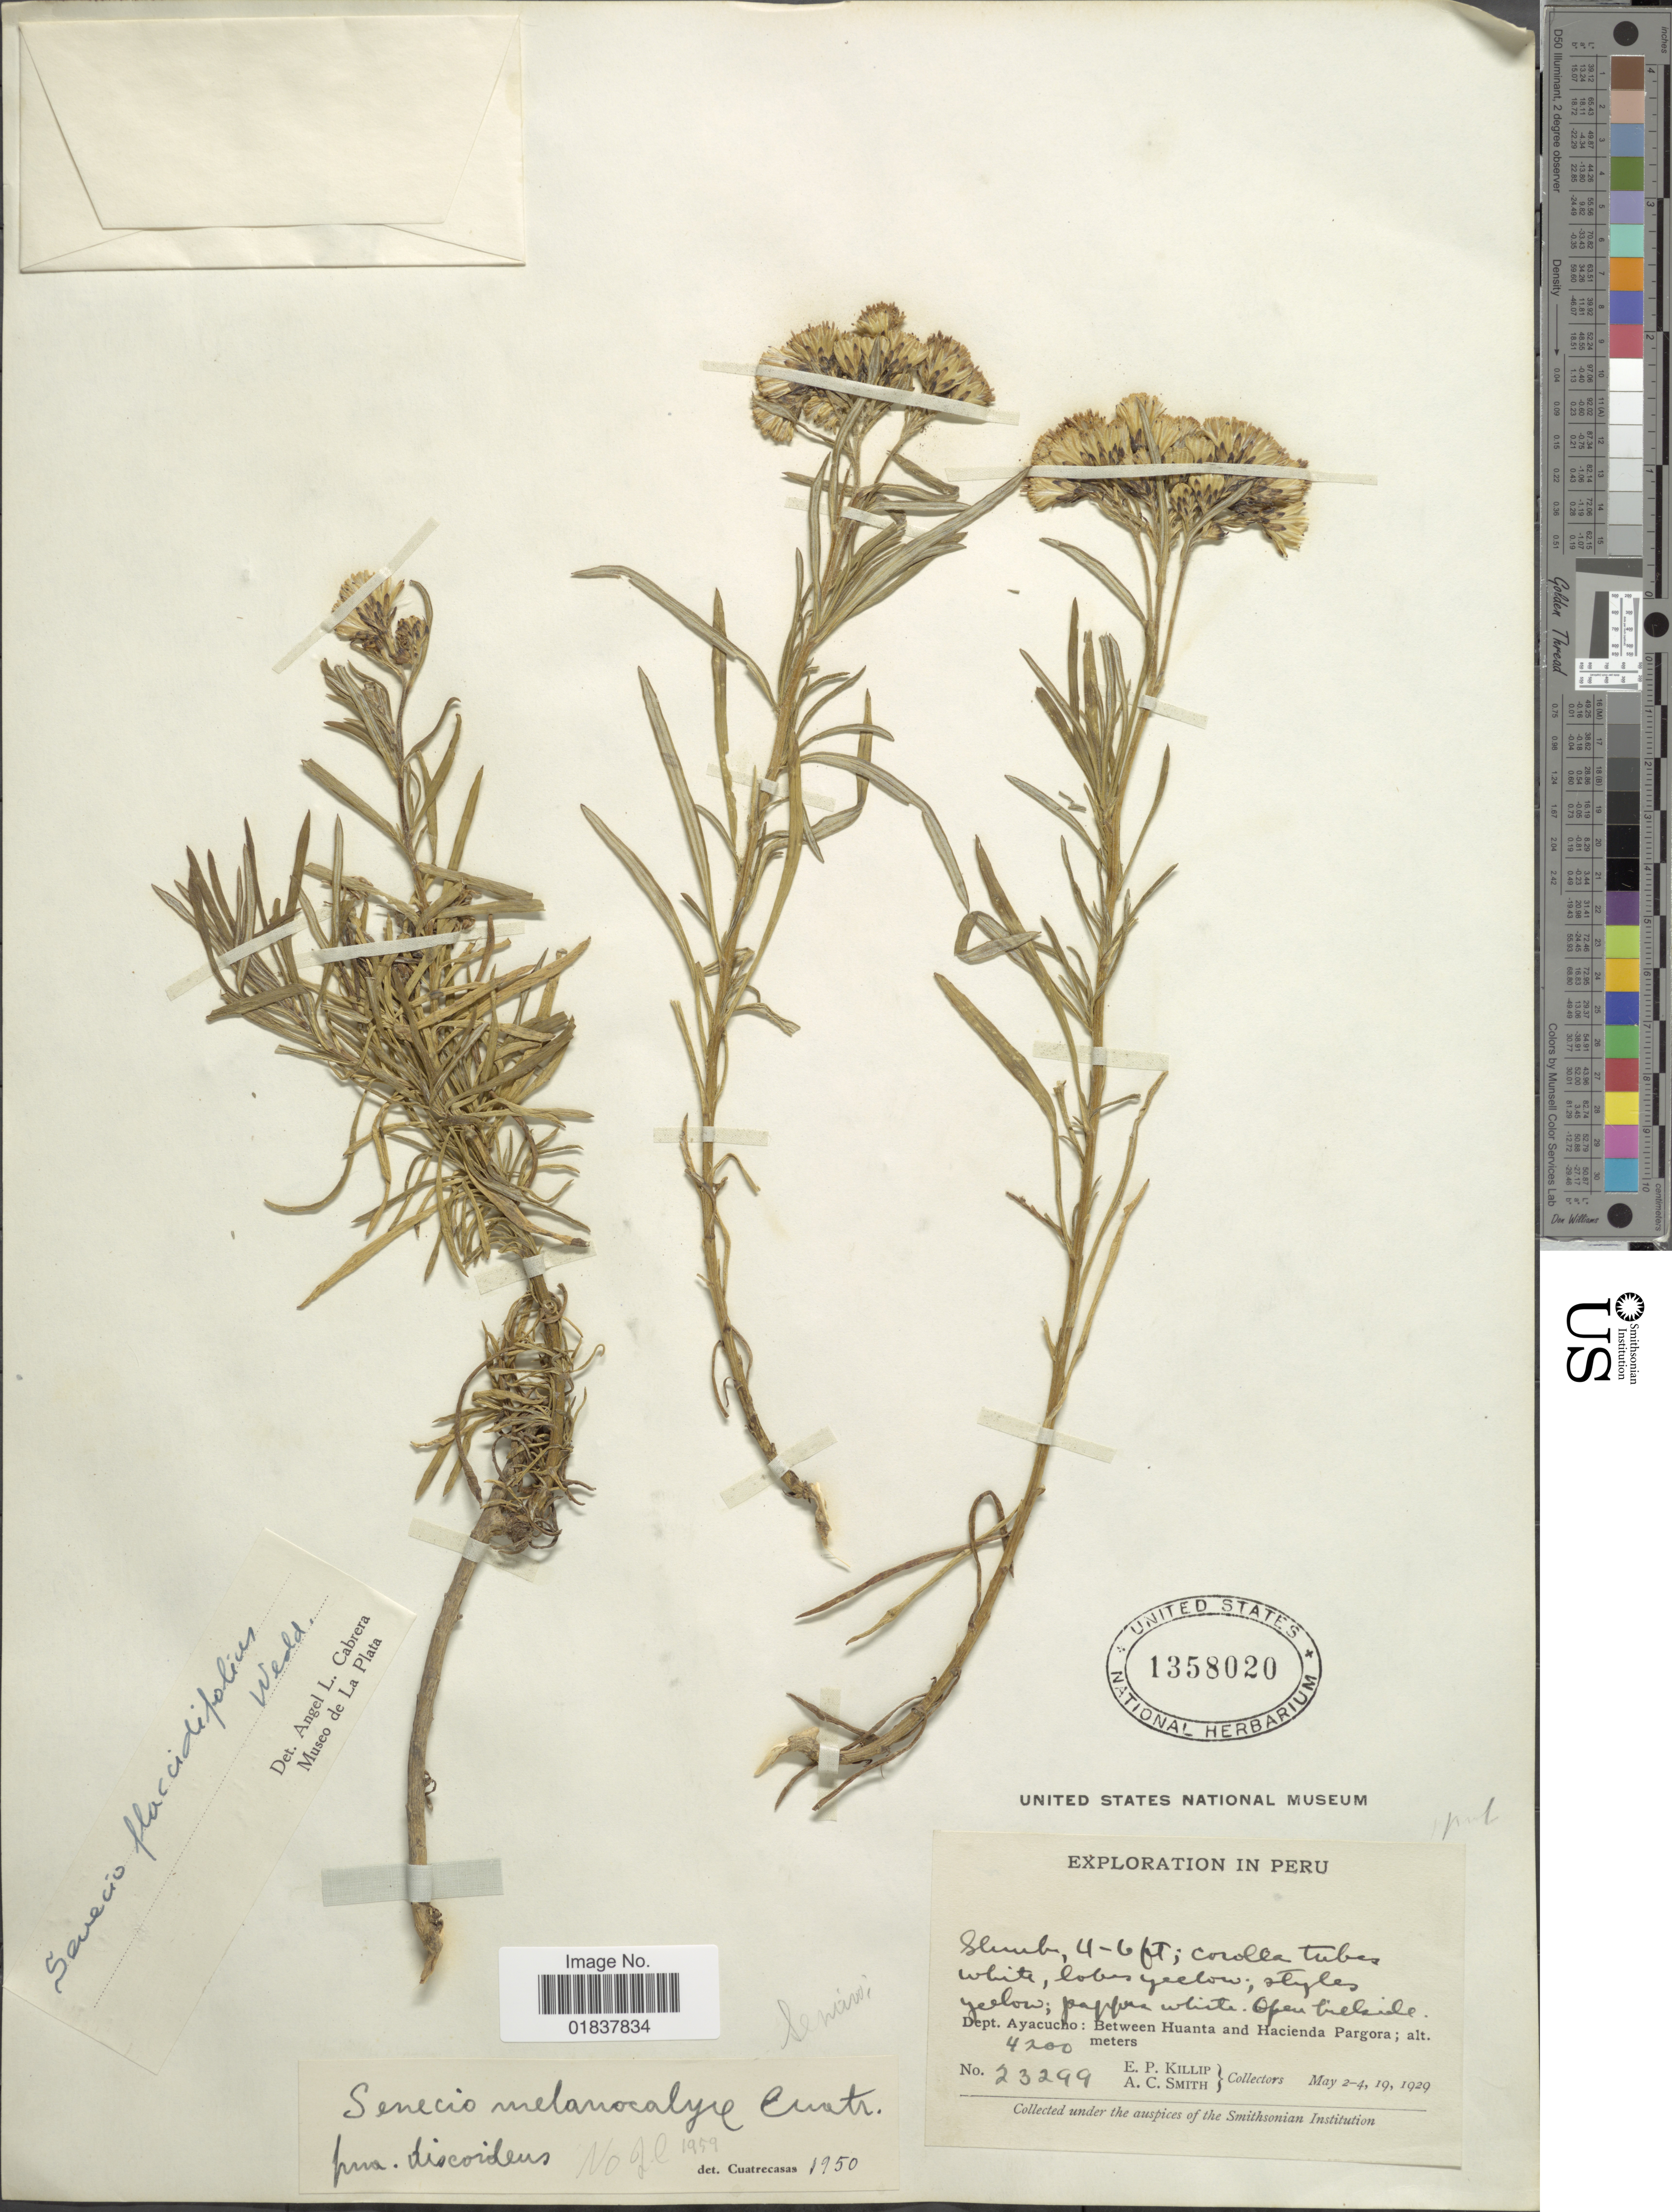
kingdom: Plantae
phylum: Tracheophyta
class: Magnoliopsida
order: Asterales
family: Asteraceae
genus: Senecio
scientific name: Senecio flaccidifolius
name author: Wedd.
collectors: E. P. Killip & A. C. Smith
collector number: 23299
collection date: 1929-05-02/1929-05-19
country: Peru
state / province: Ayacucho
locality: Between Huanta and Hacienda Pargora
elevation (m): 4200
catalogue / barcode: US 1358020